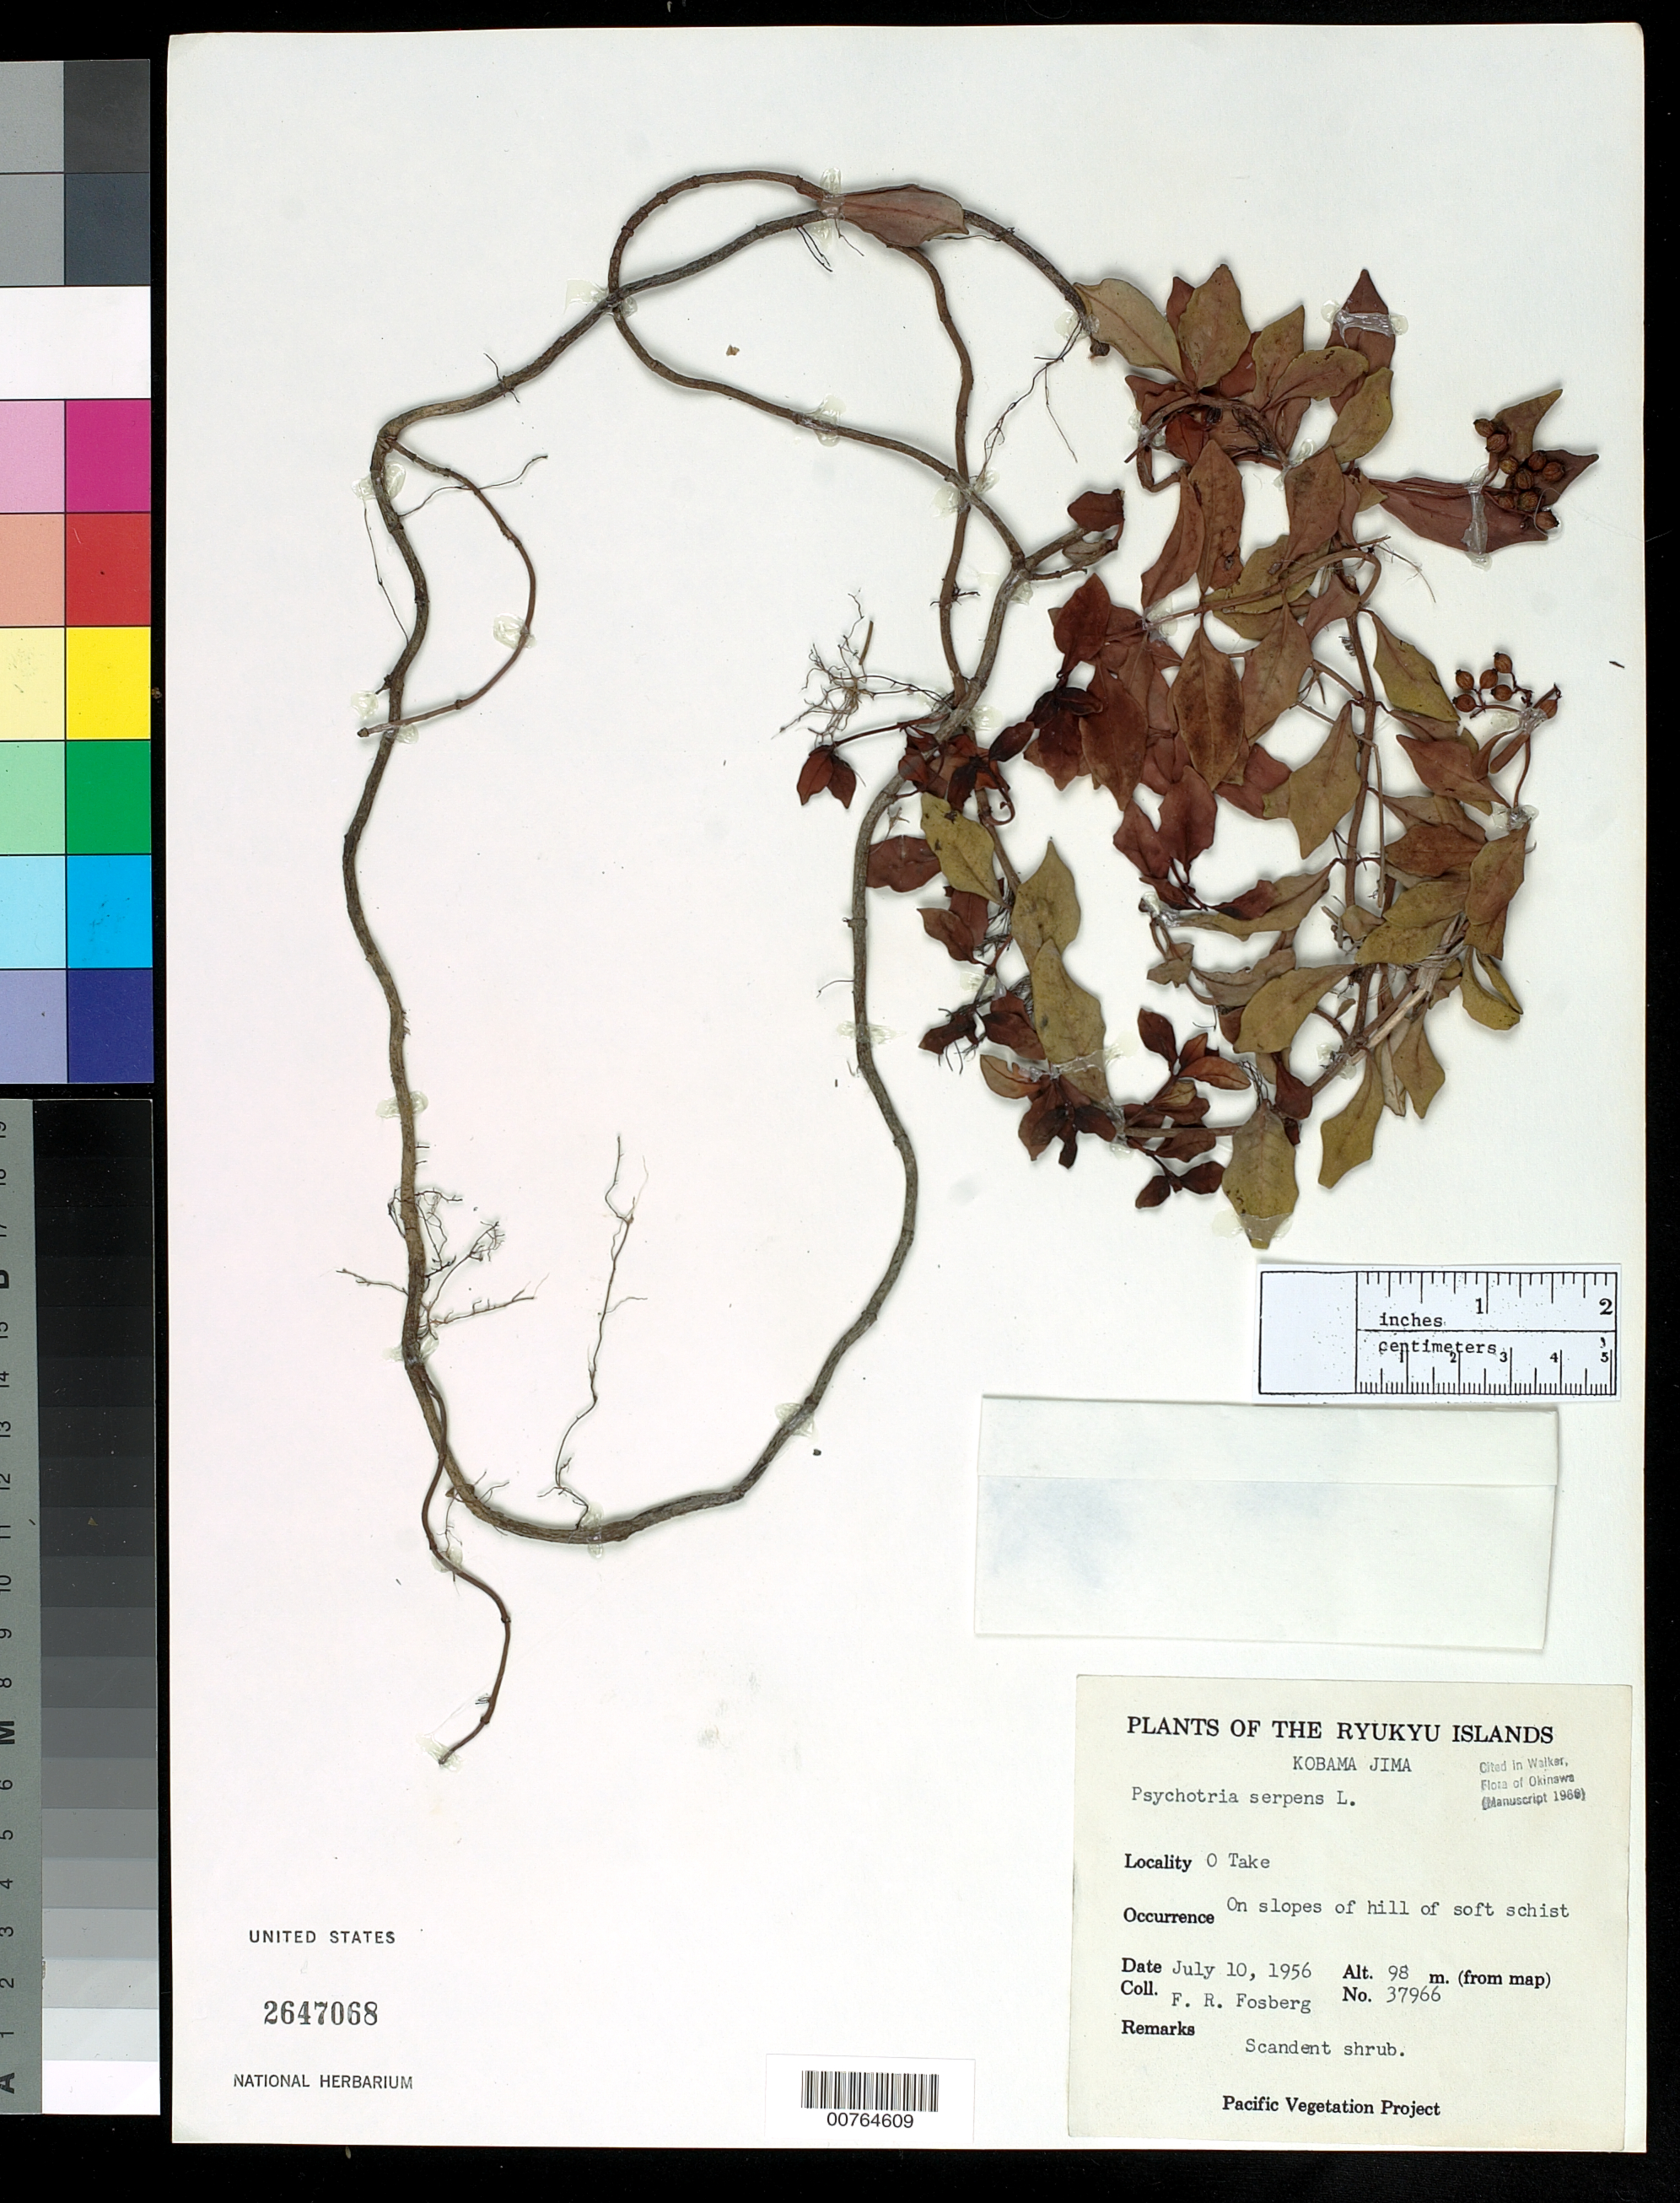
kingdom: Plantae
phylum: Tracheophyta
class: Magnoliopsida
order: Gentianales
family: Rubiaceae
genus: Psychotria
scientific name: Psychotria serpens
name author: L.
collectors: F. R. Fosberg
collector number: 37966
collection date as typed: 10 Jul 1956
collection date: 1956-07-10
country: Japan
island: Ryukyu Is.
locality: Kobama Jima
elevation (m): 98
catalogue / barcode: US 2647068